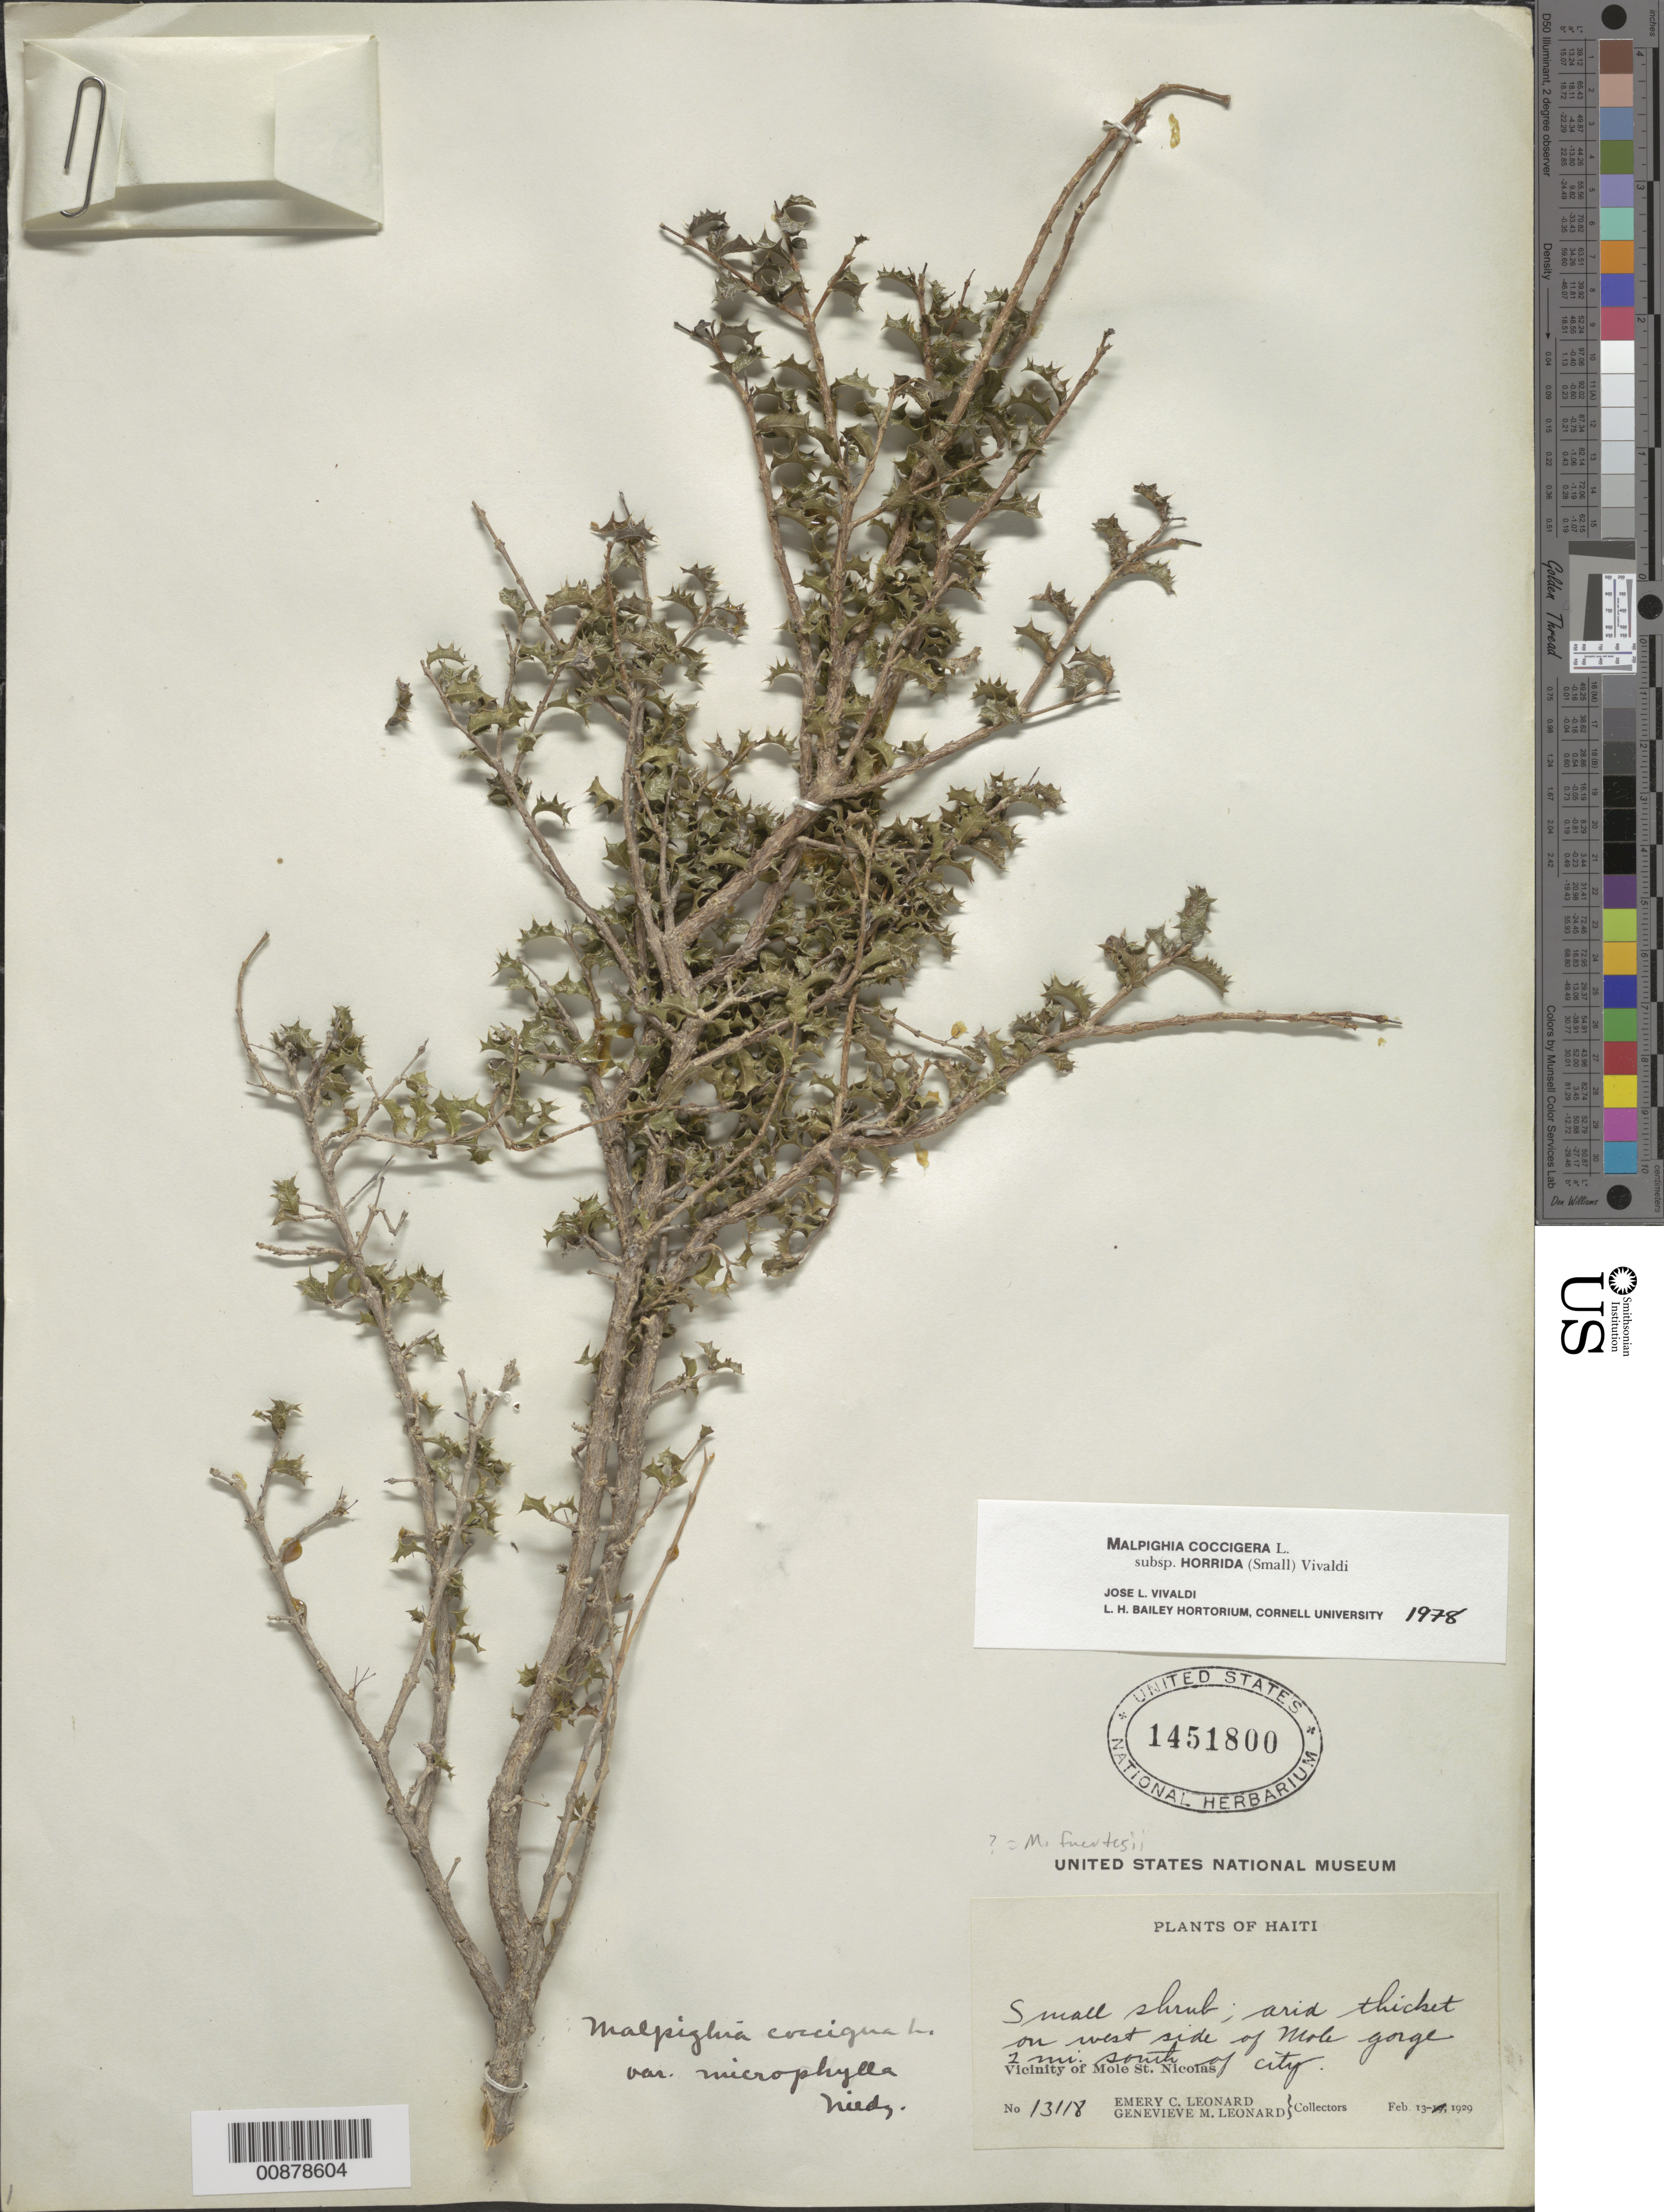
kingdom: Plantae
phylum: Tracheophyta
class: Magnoliopsida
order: Malpighiales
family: Malpighiaceae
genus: Malpighia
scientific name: Malpighia fuertesii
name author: F.K. Mey.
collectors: E. C. Leonard & G. M. Leonard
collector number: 13118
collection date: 1929-02-13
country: Haiti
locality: Arid thicket on west side of Mole gorge 2 mi. south of city. Vicinity of Mole St. Nicolas.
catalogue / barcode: US 1451800